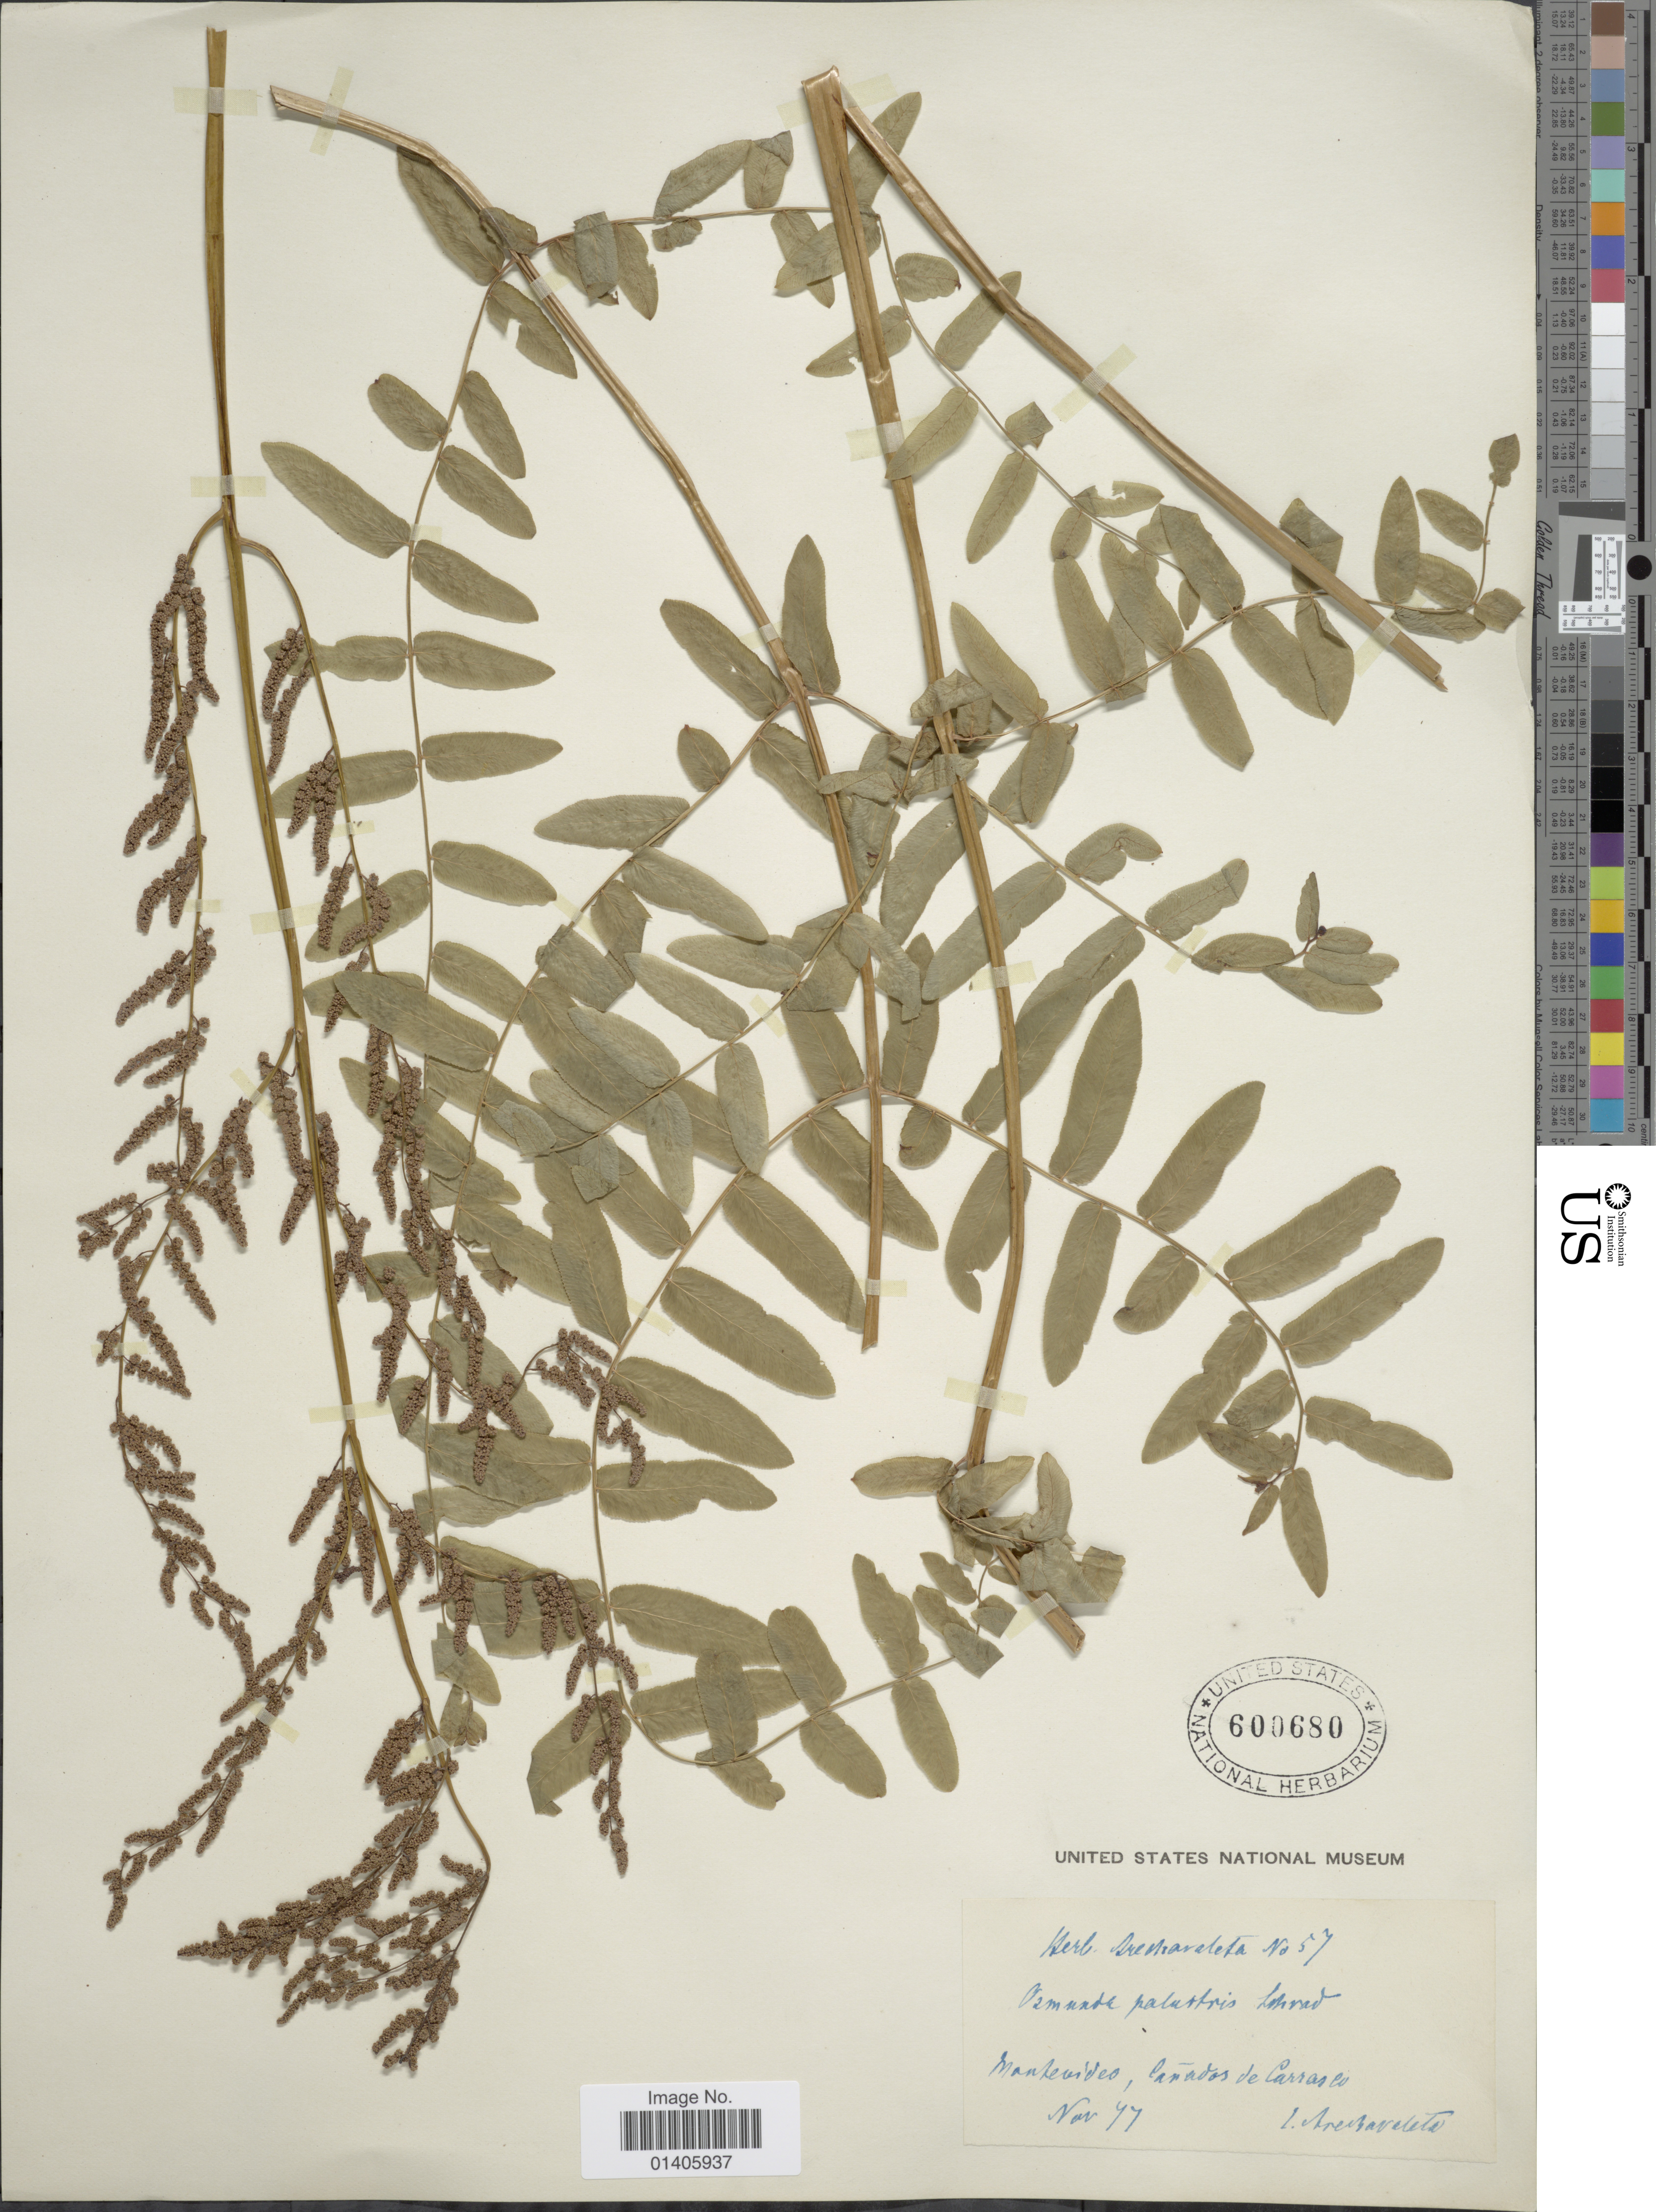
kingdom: Plantae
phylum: Tracheophyta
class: Polypodiopsida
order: Osmundales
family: Osmundaceae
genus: Osmunda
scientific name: Osmunda regalis var. palustris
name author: (Schrad.) C. Chr. ex Angely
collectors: J. Arechavaleta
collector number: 57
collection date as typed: Transcribed d/m/y: /11/77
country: Uruguay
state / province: Montevideo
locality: Cañados de Carrasco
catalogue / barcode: US 600680